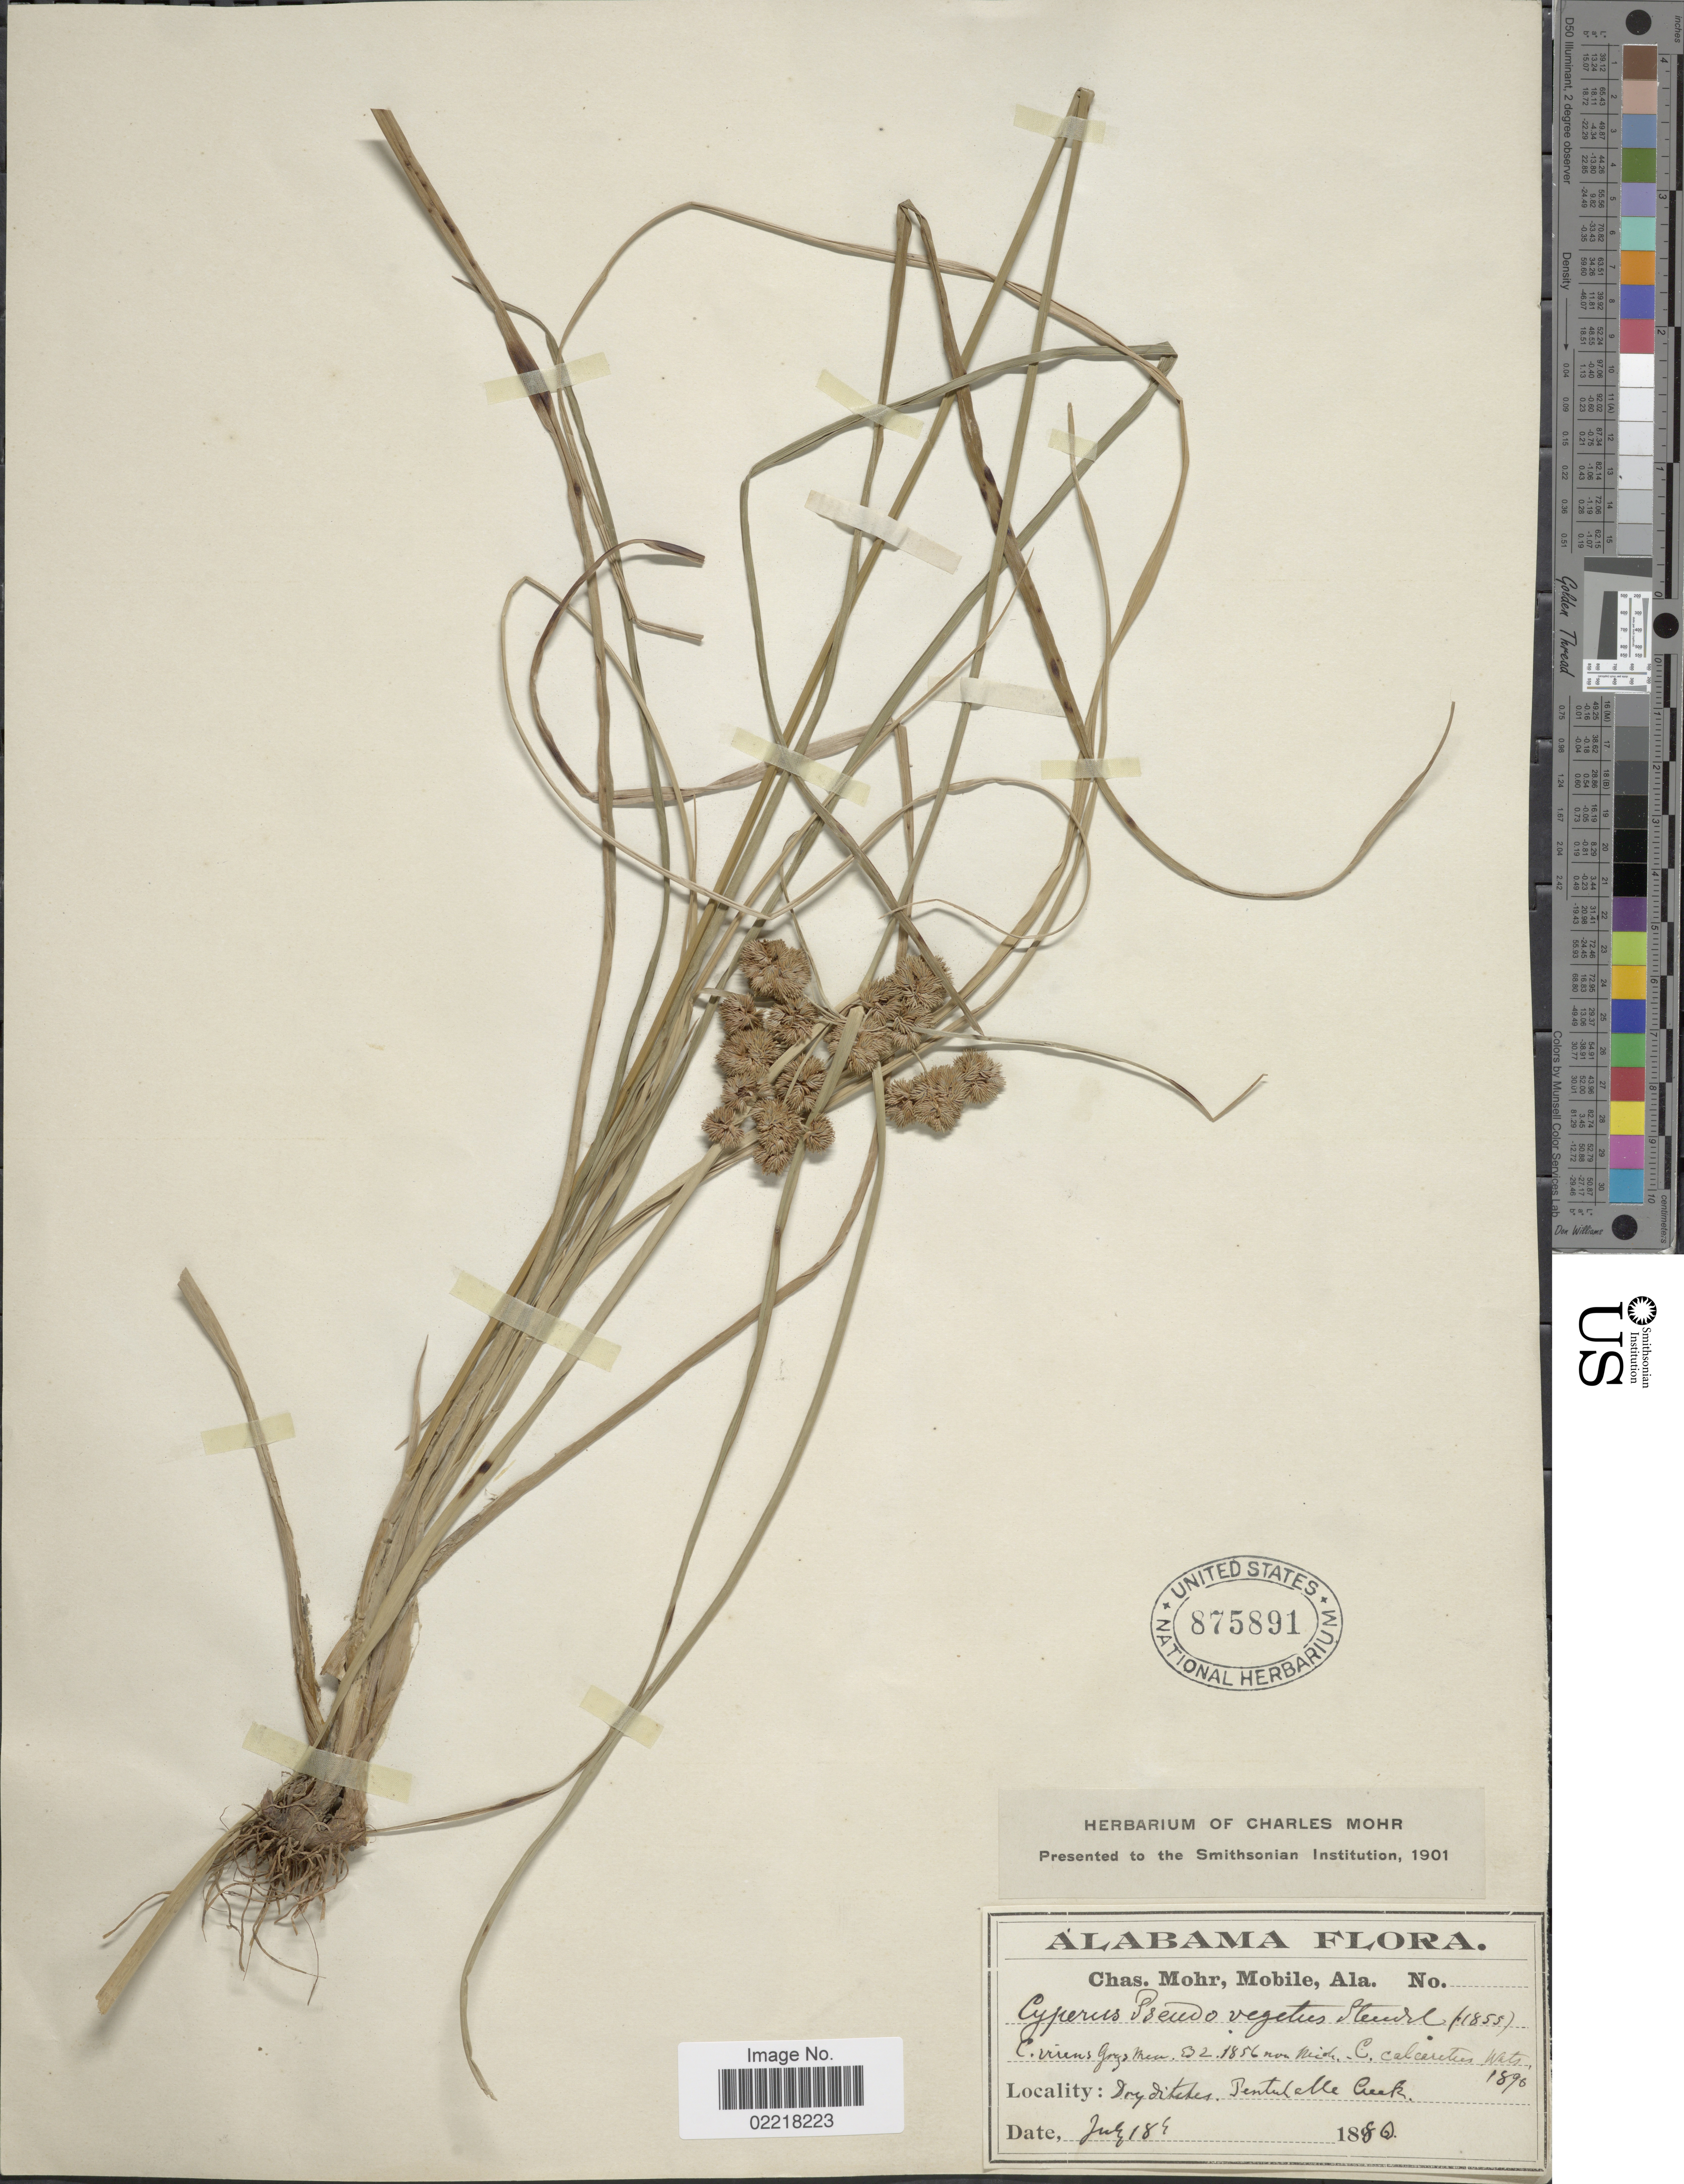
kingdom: Plantae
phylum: Tracheophyta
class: Liliopsida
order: Poales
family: Cyperaceae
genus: Cyperus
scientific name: Cyperus pseudovegetus Steud.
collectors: C. T. Mohr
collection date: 1880-07-18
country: United States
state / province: Alabama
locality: Mobile, Pentulalle [interpreted] Creek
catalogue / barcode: US 875891